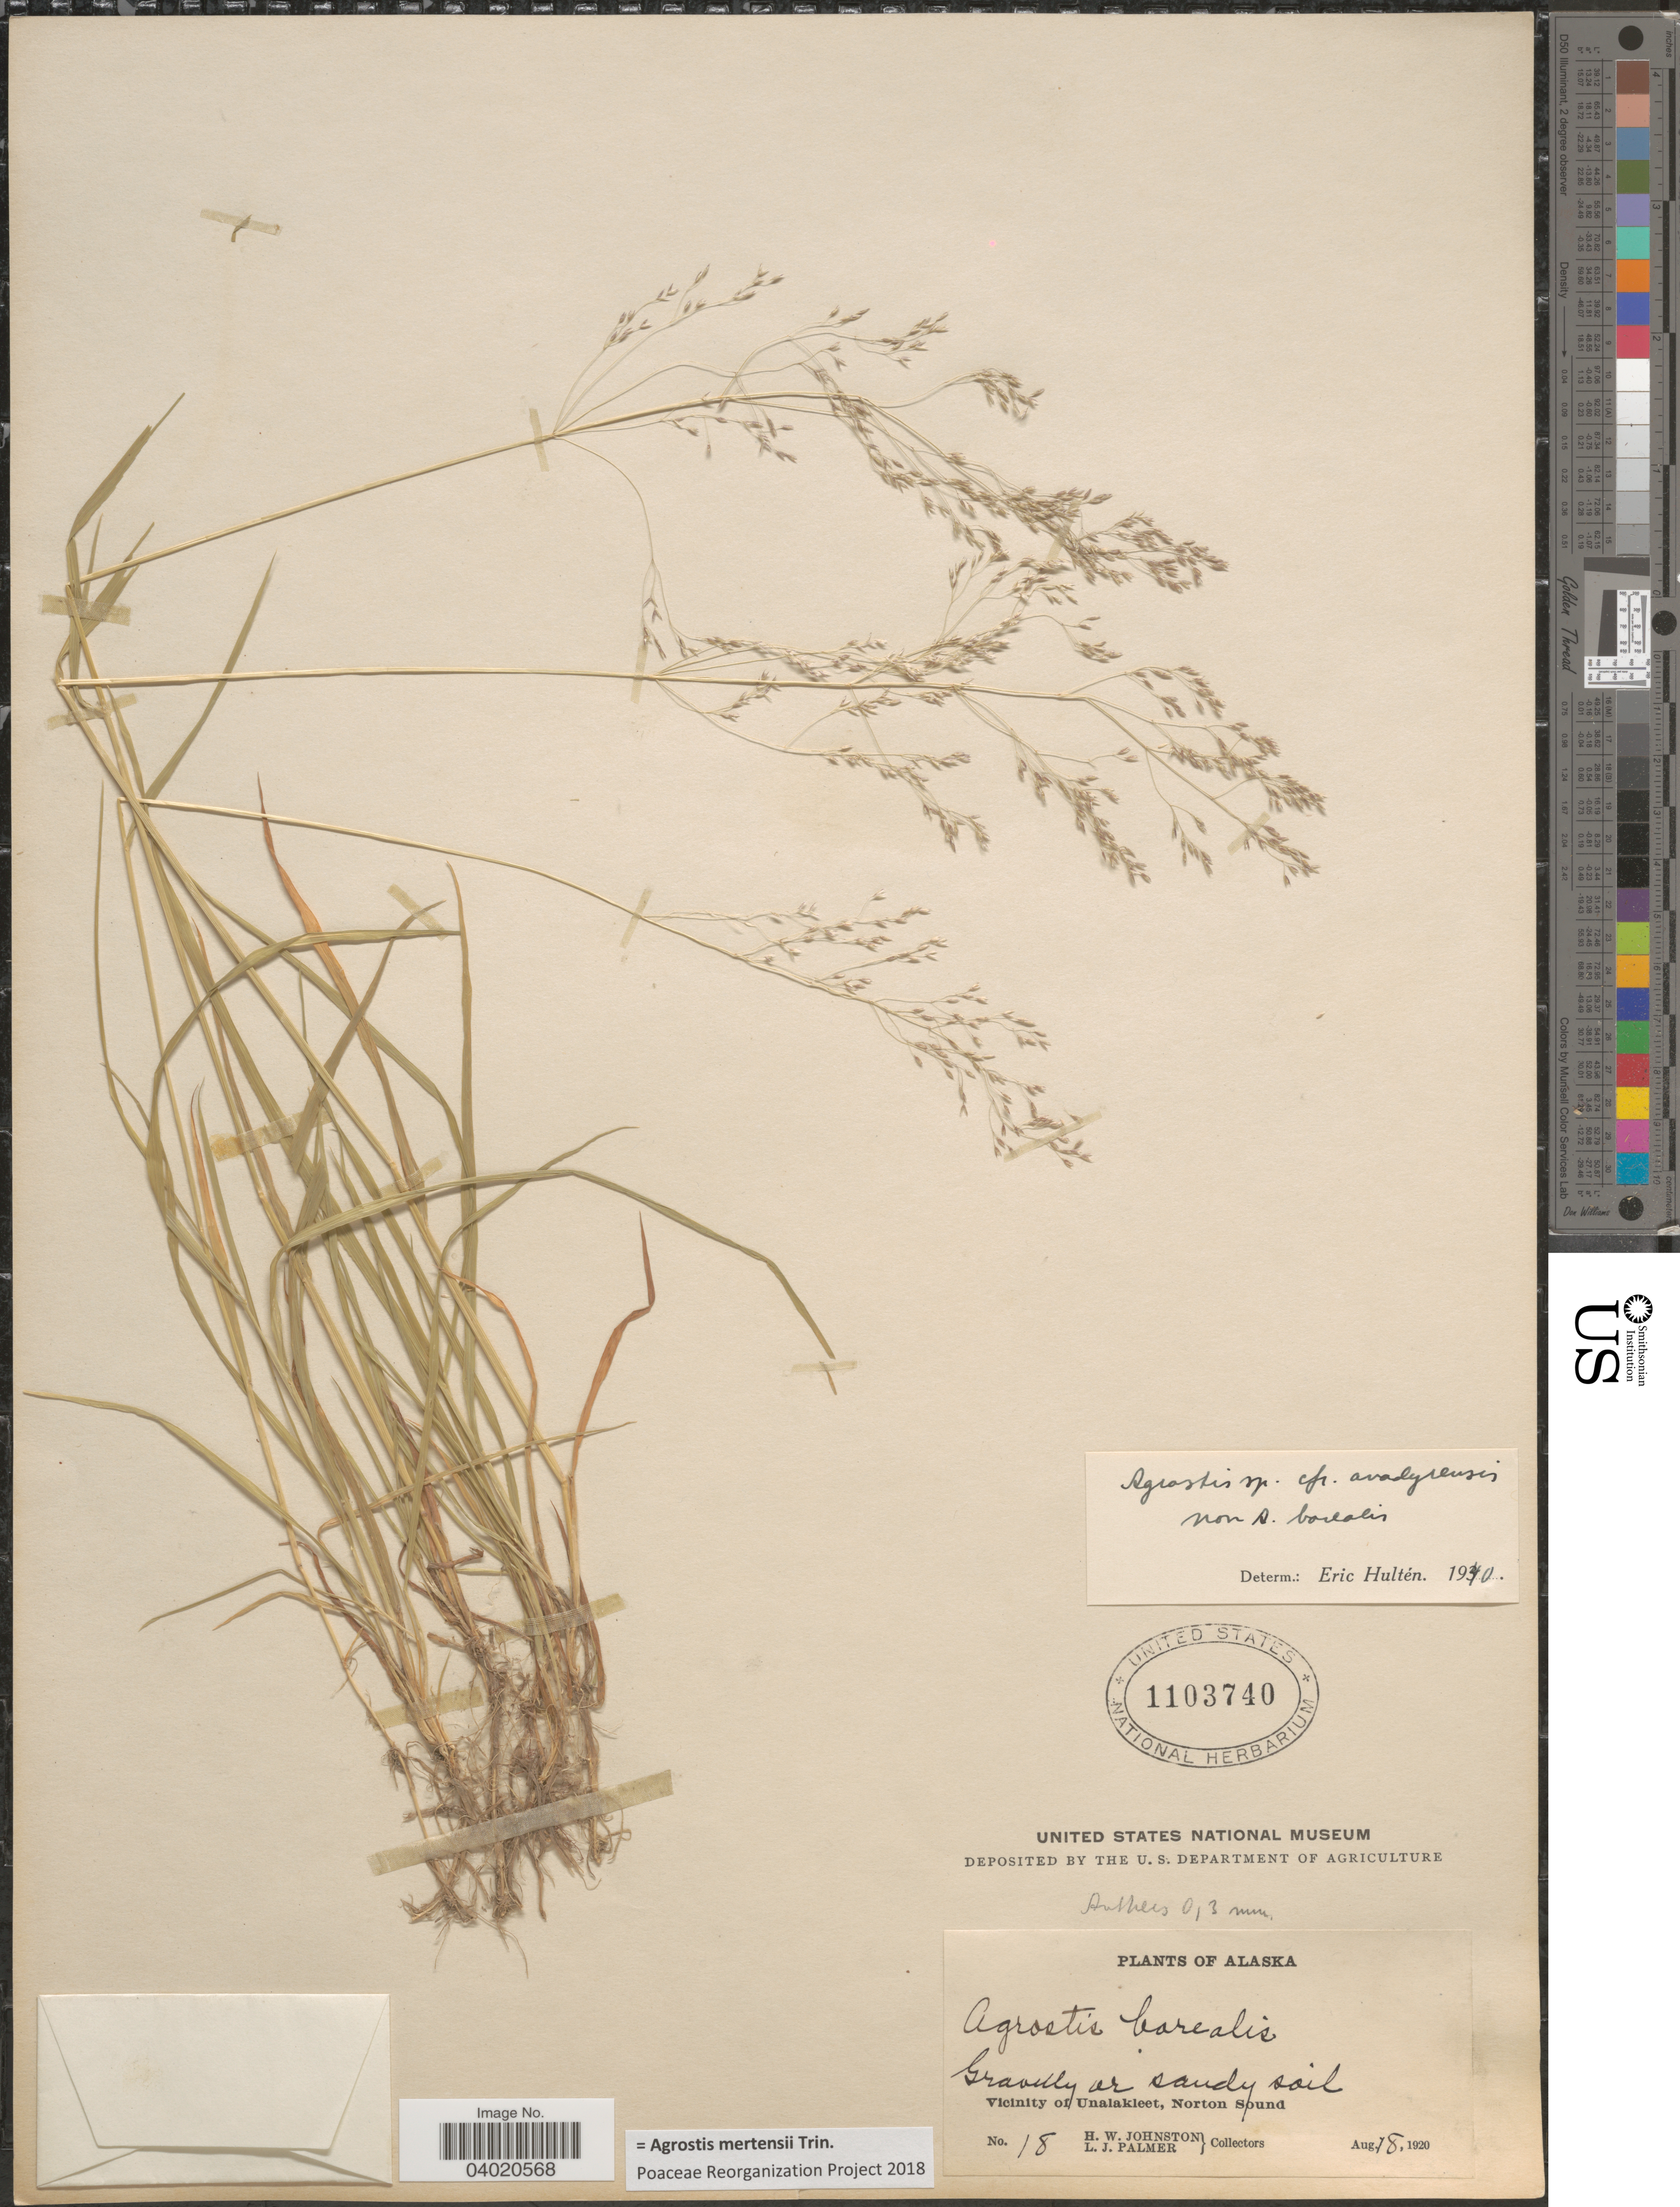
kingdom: Plantae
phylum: Tracheophyta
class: Liliopsida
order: Poales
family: Poaceae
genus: Agrostis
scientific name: Agrostis mertensii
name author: Trin.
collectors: H. W. Johnston & L. J. Palmer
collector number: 18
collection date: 1920-08-18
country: United States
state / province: Alaska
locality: Vicinity of Unalakleet, Norton Sound.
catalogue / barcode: US 1103740